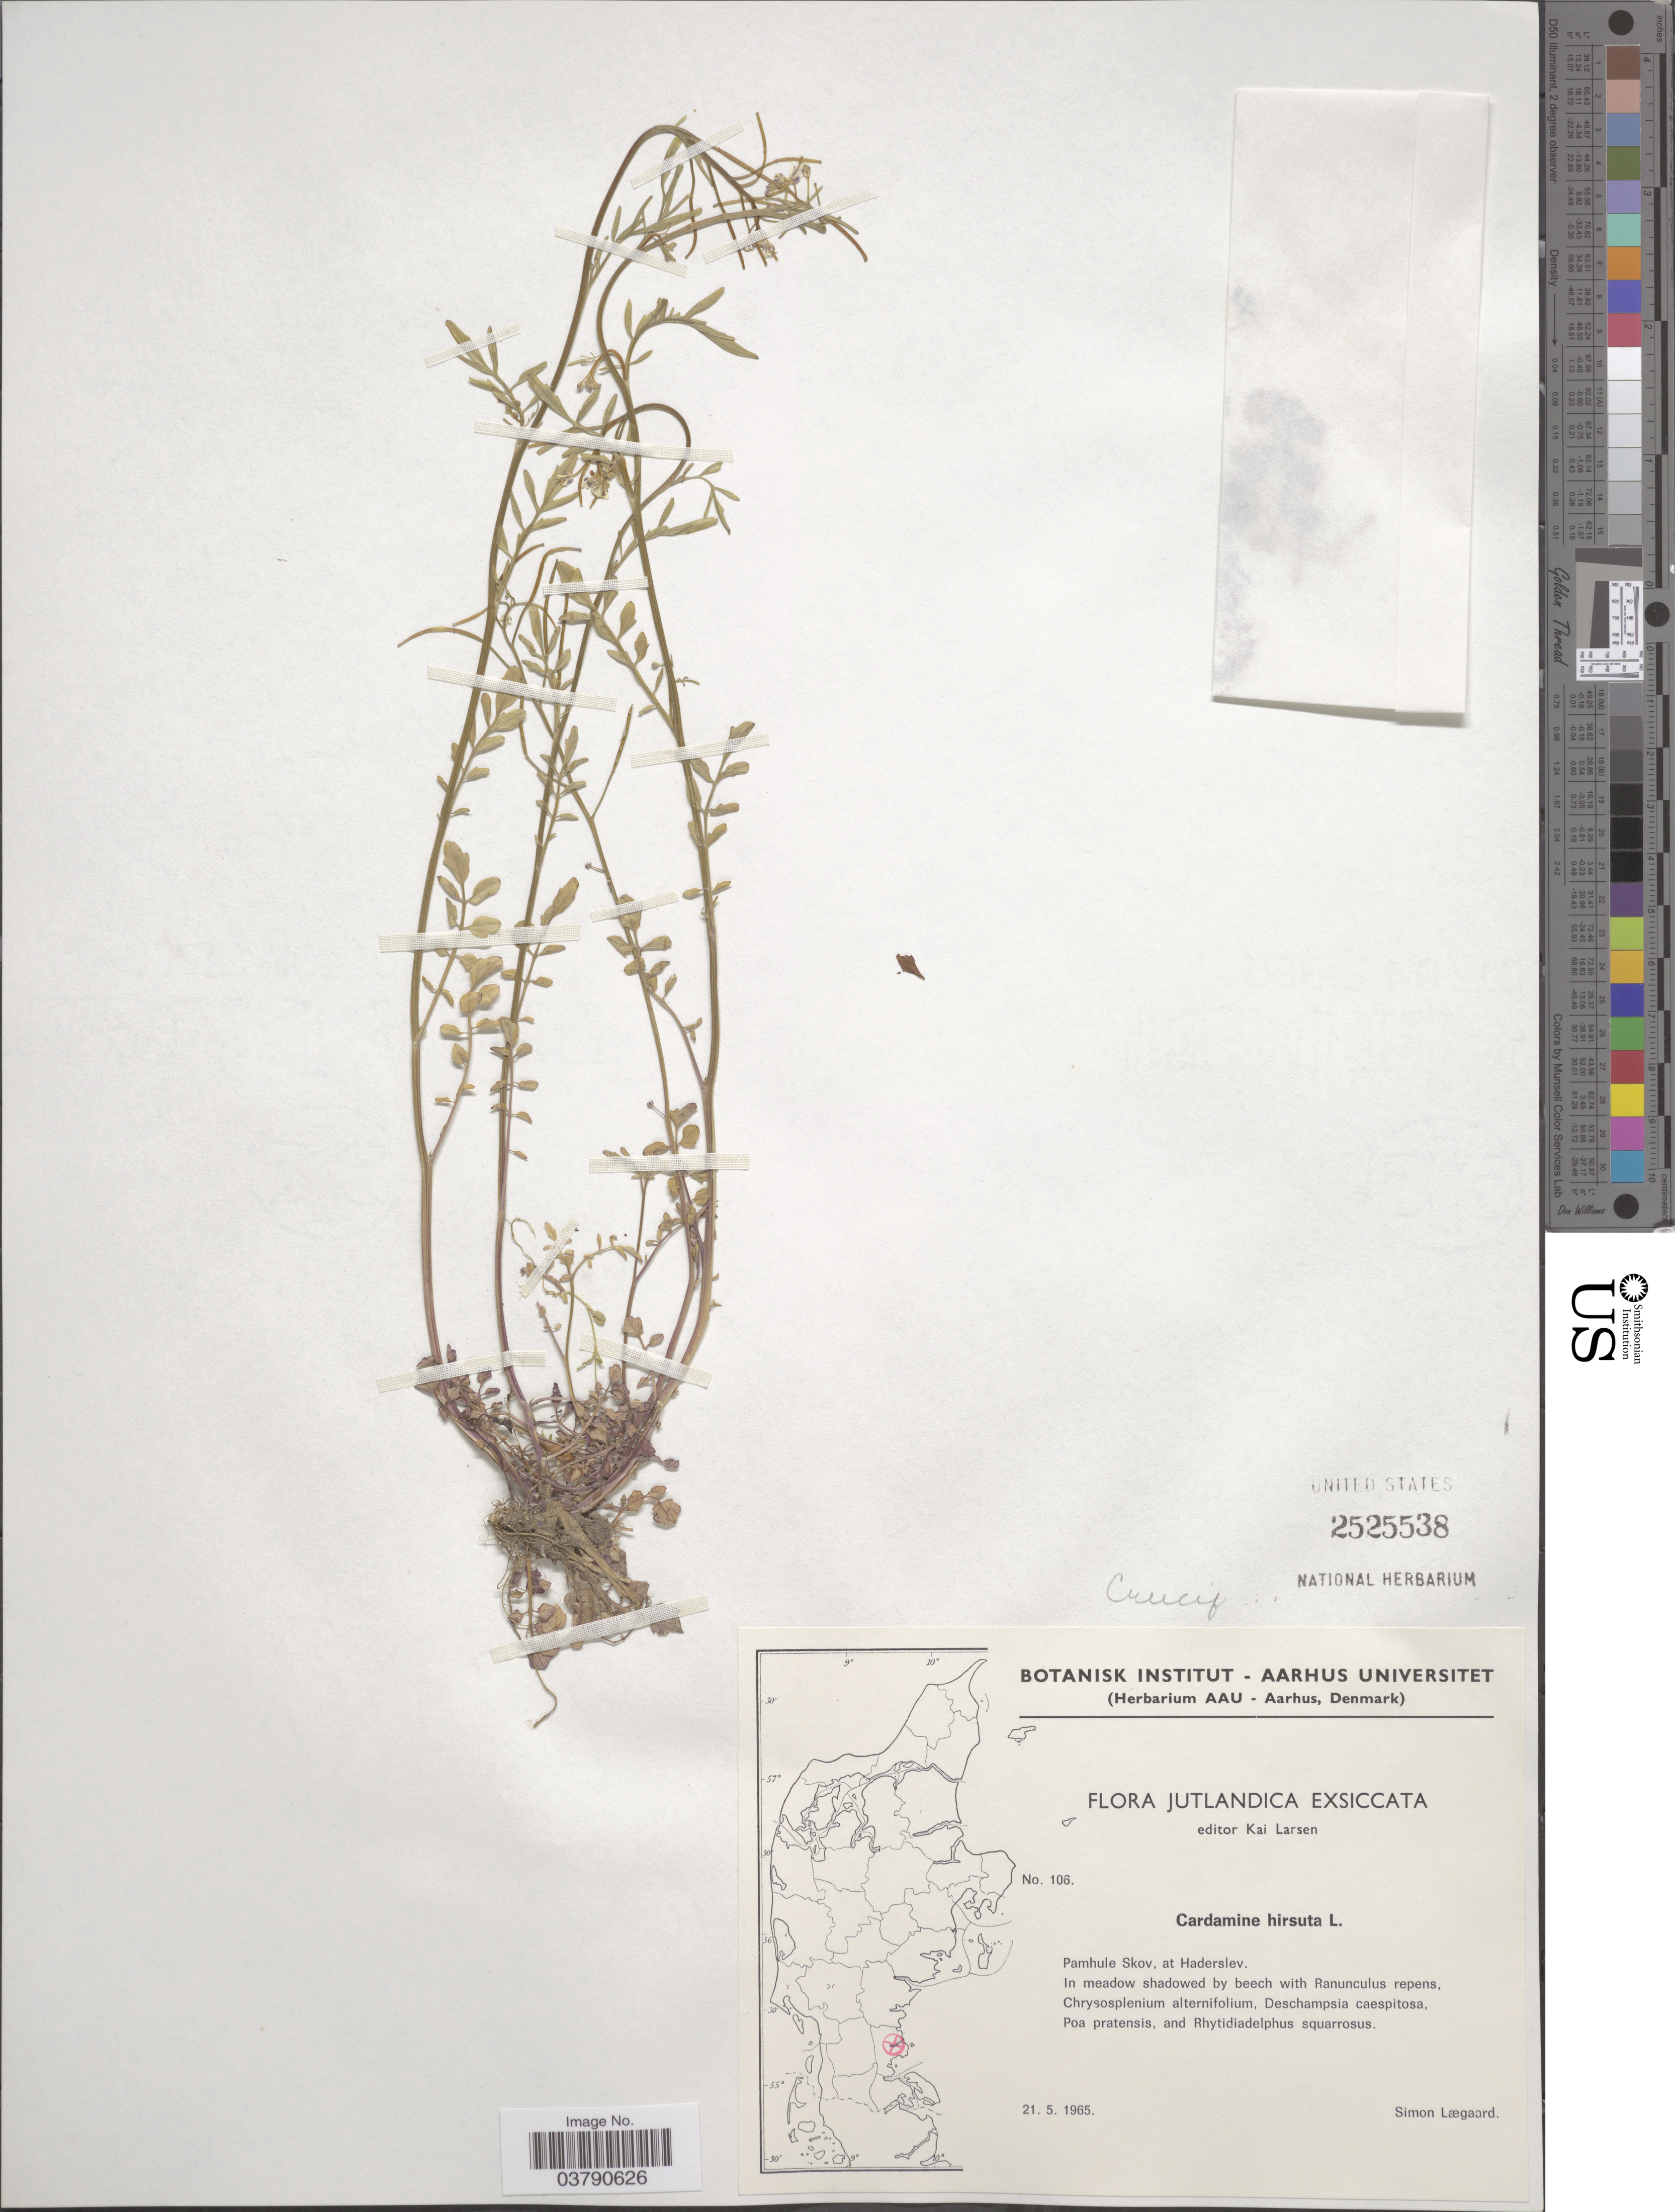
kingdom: Plantae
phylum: Tracheophyta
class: Magnoliopsida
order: Brassicales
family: Brassicaceae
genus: Cardamine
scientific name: Cardamine hirsuta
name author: L.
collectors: S. Lægaard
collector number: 106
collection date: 1965-05-21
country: Denmark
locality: Jutlandica. Pamhule Skov, at Haderslev.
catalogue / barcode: US 2525538